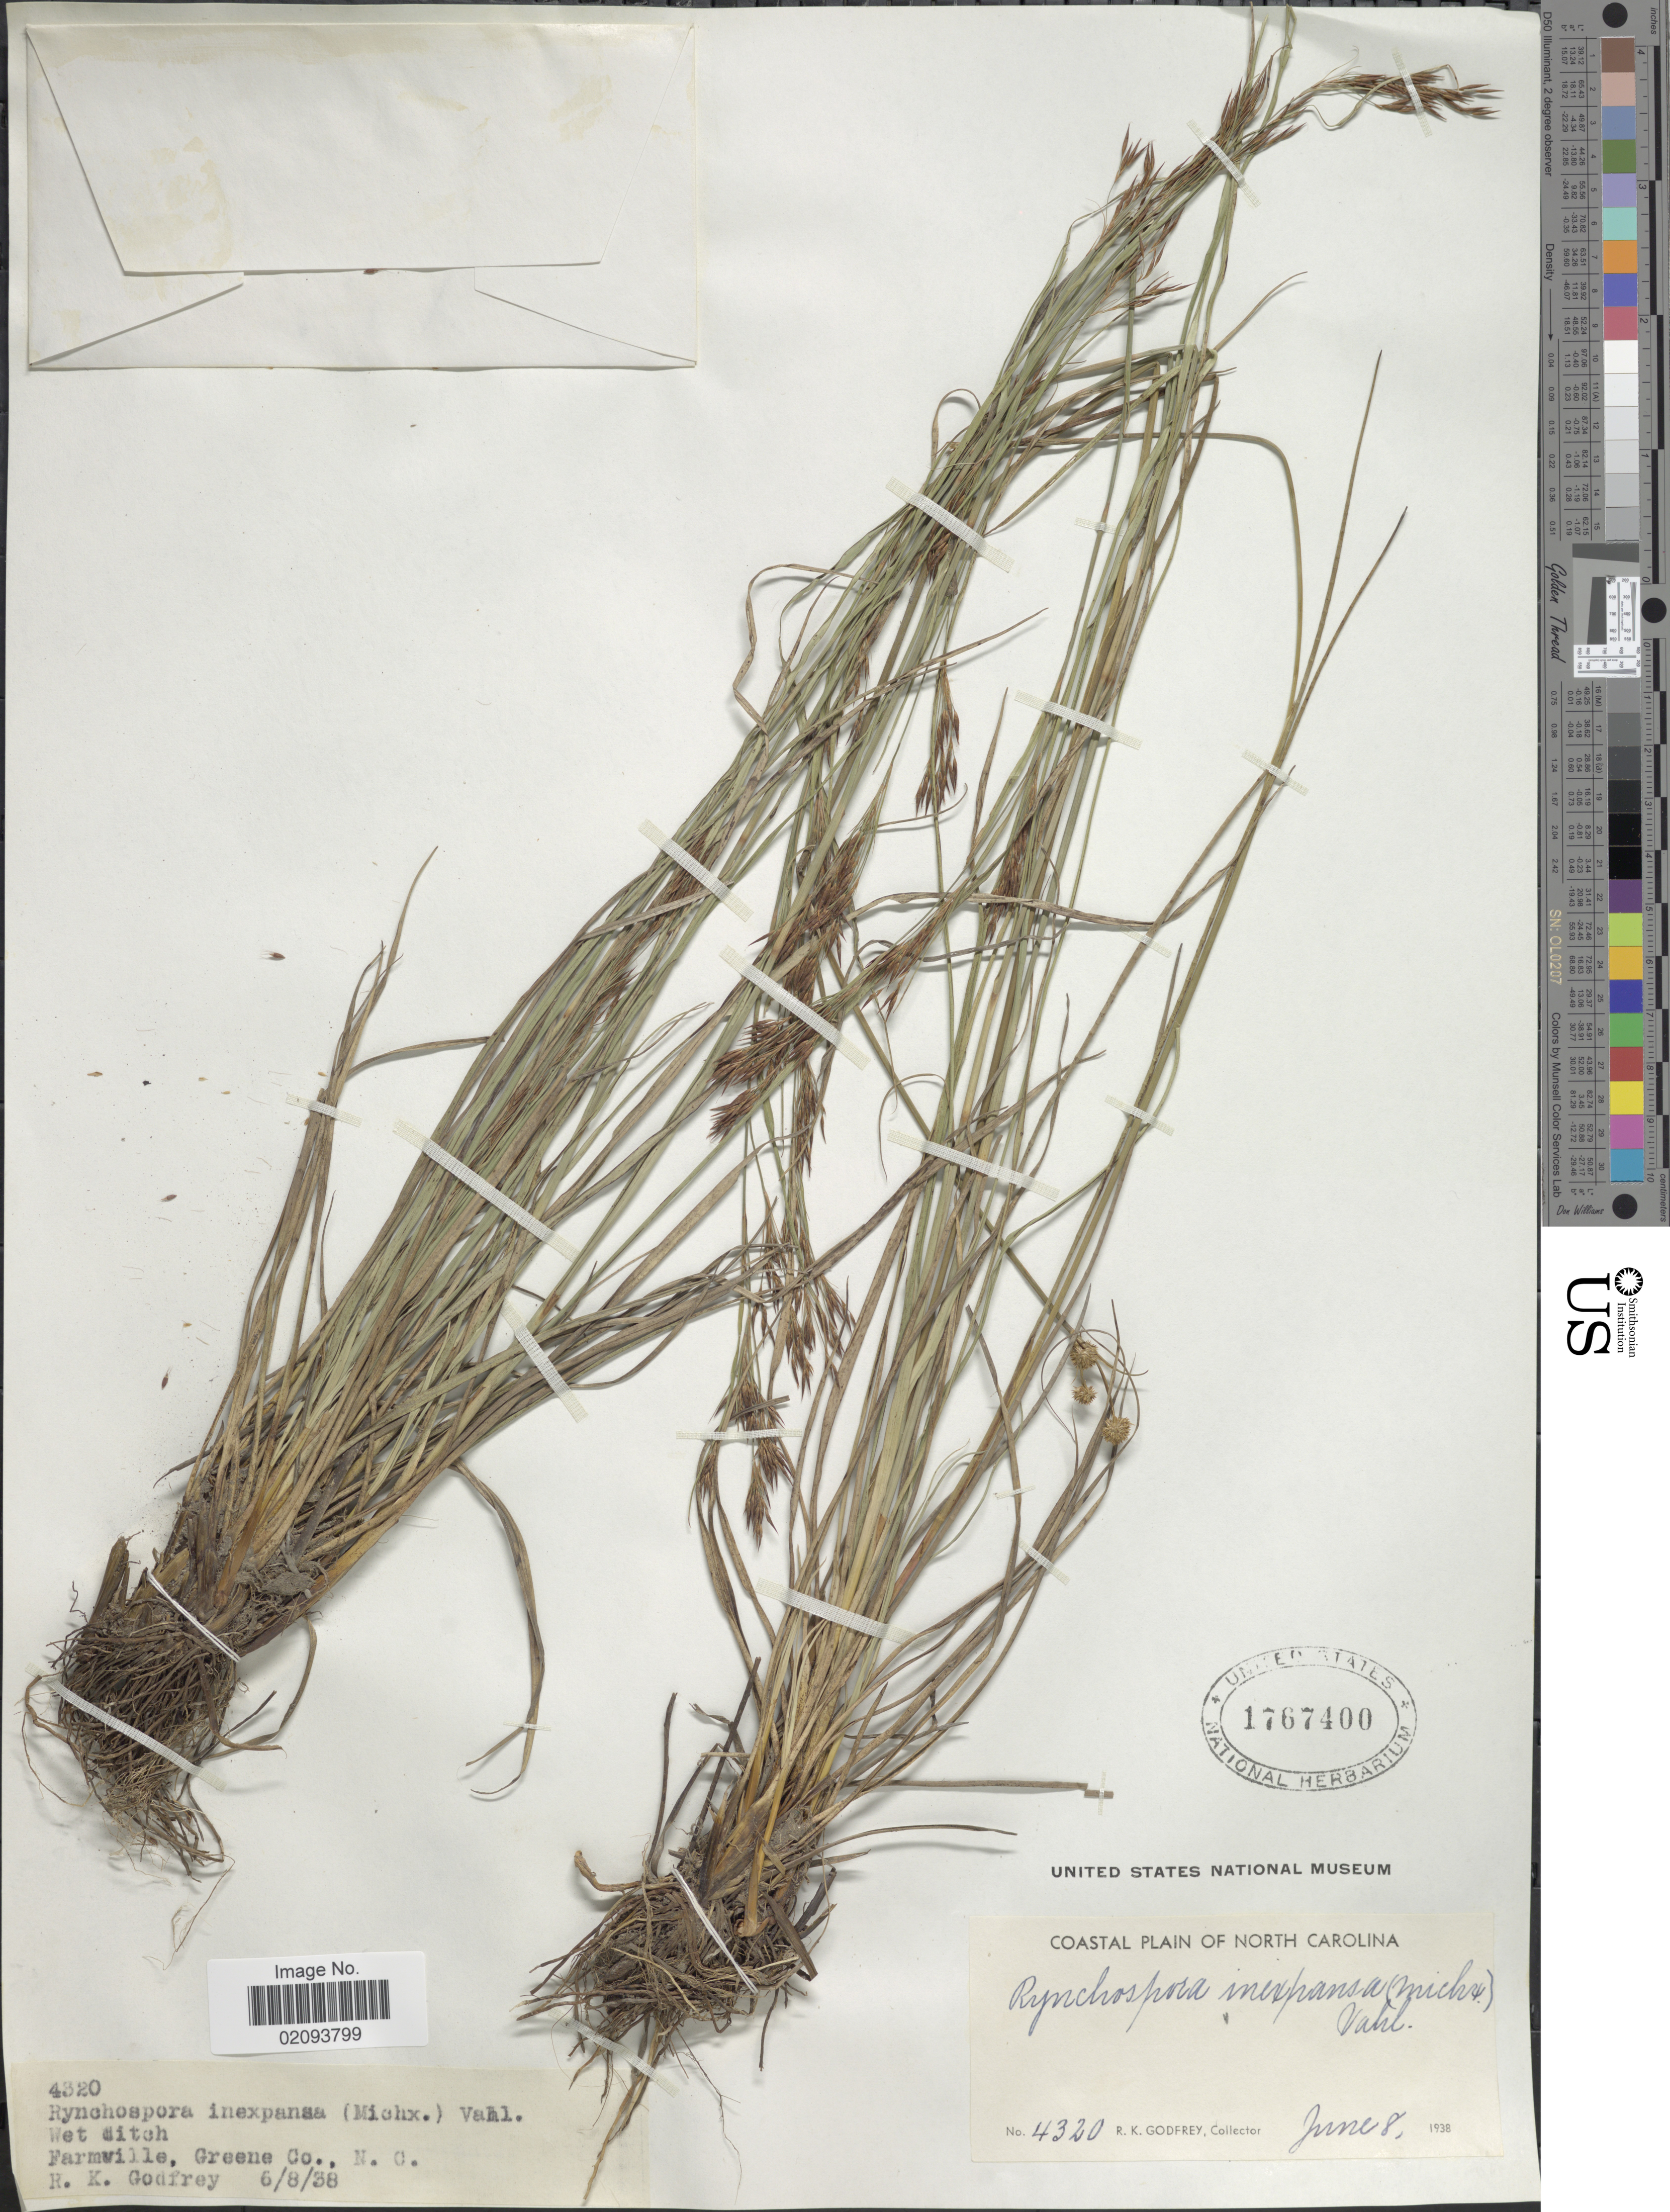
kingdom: Plantae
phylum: Tracheophyta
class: Liliopsida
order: Poales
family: Cyperaceae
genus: Rhynchospora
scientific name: Rhynchospora inexpansa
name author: (Michx.) Vahl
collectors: R. K. Godfrey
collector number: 4320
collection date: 1938-06-08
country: United States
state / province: North Carolina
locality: Coastal Plain of North Carolina. Wet ditch. Farmville, Greene Co.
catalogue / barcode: US 1767400